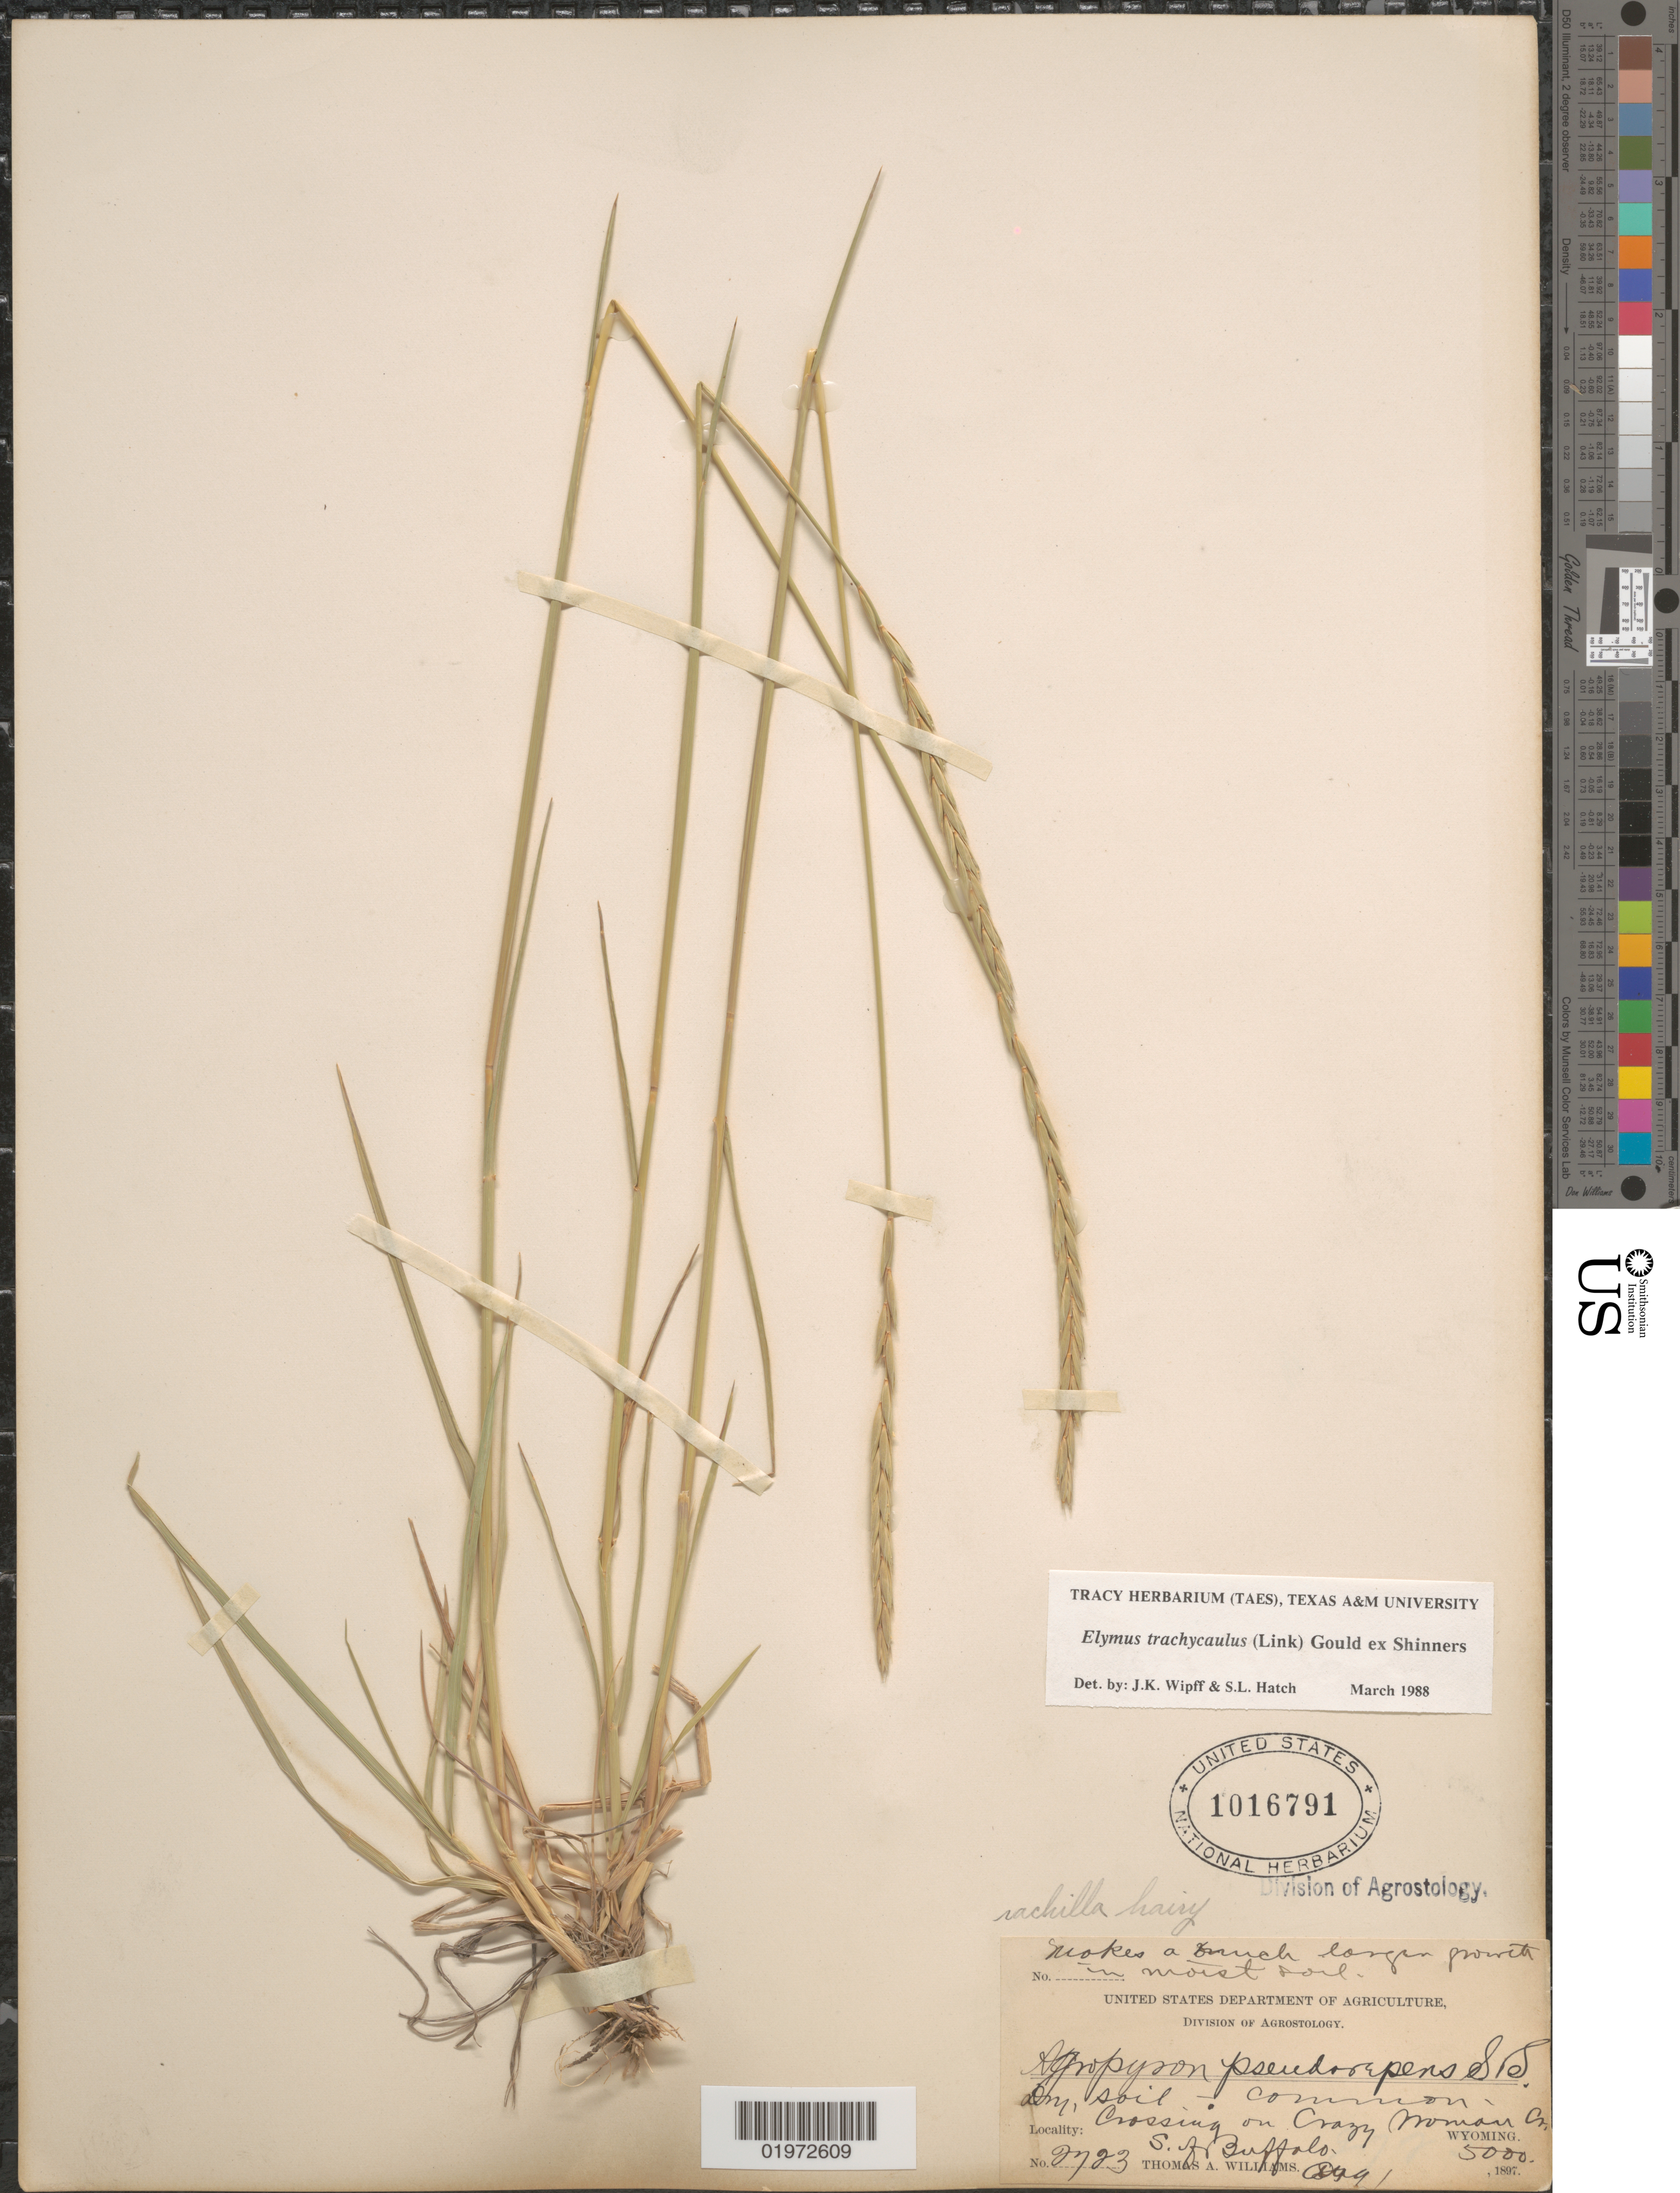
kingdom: Plantae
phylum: Tracheophyta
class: Liliopsida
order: Poales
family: Poaceae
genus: Elymus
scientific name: Elymus trachycaulus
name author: (Link) Gould ex Shinners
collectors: T. A. Williams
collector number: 2723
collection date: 1897-08-01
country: United States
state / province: Wyoming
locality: Crossing on Crazy Woman Cr. S. of Buffalo.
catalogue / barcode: US 1016791